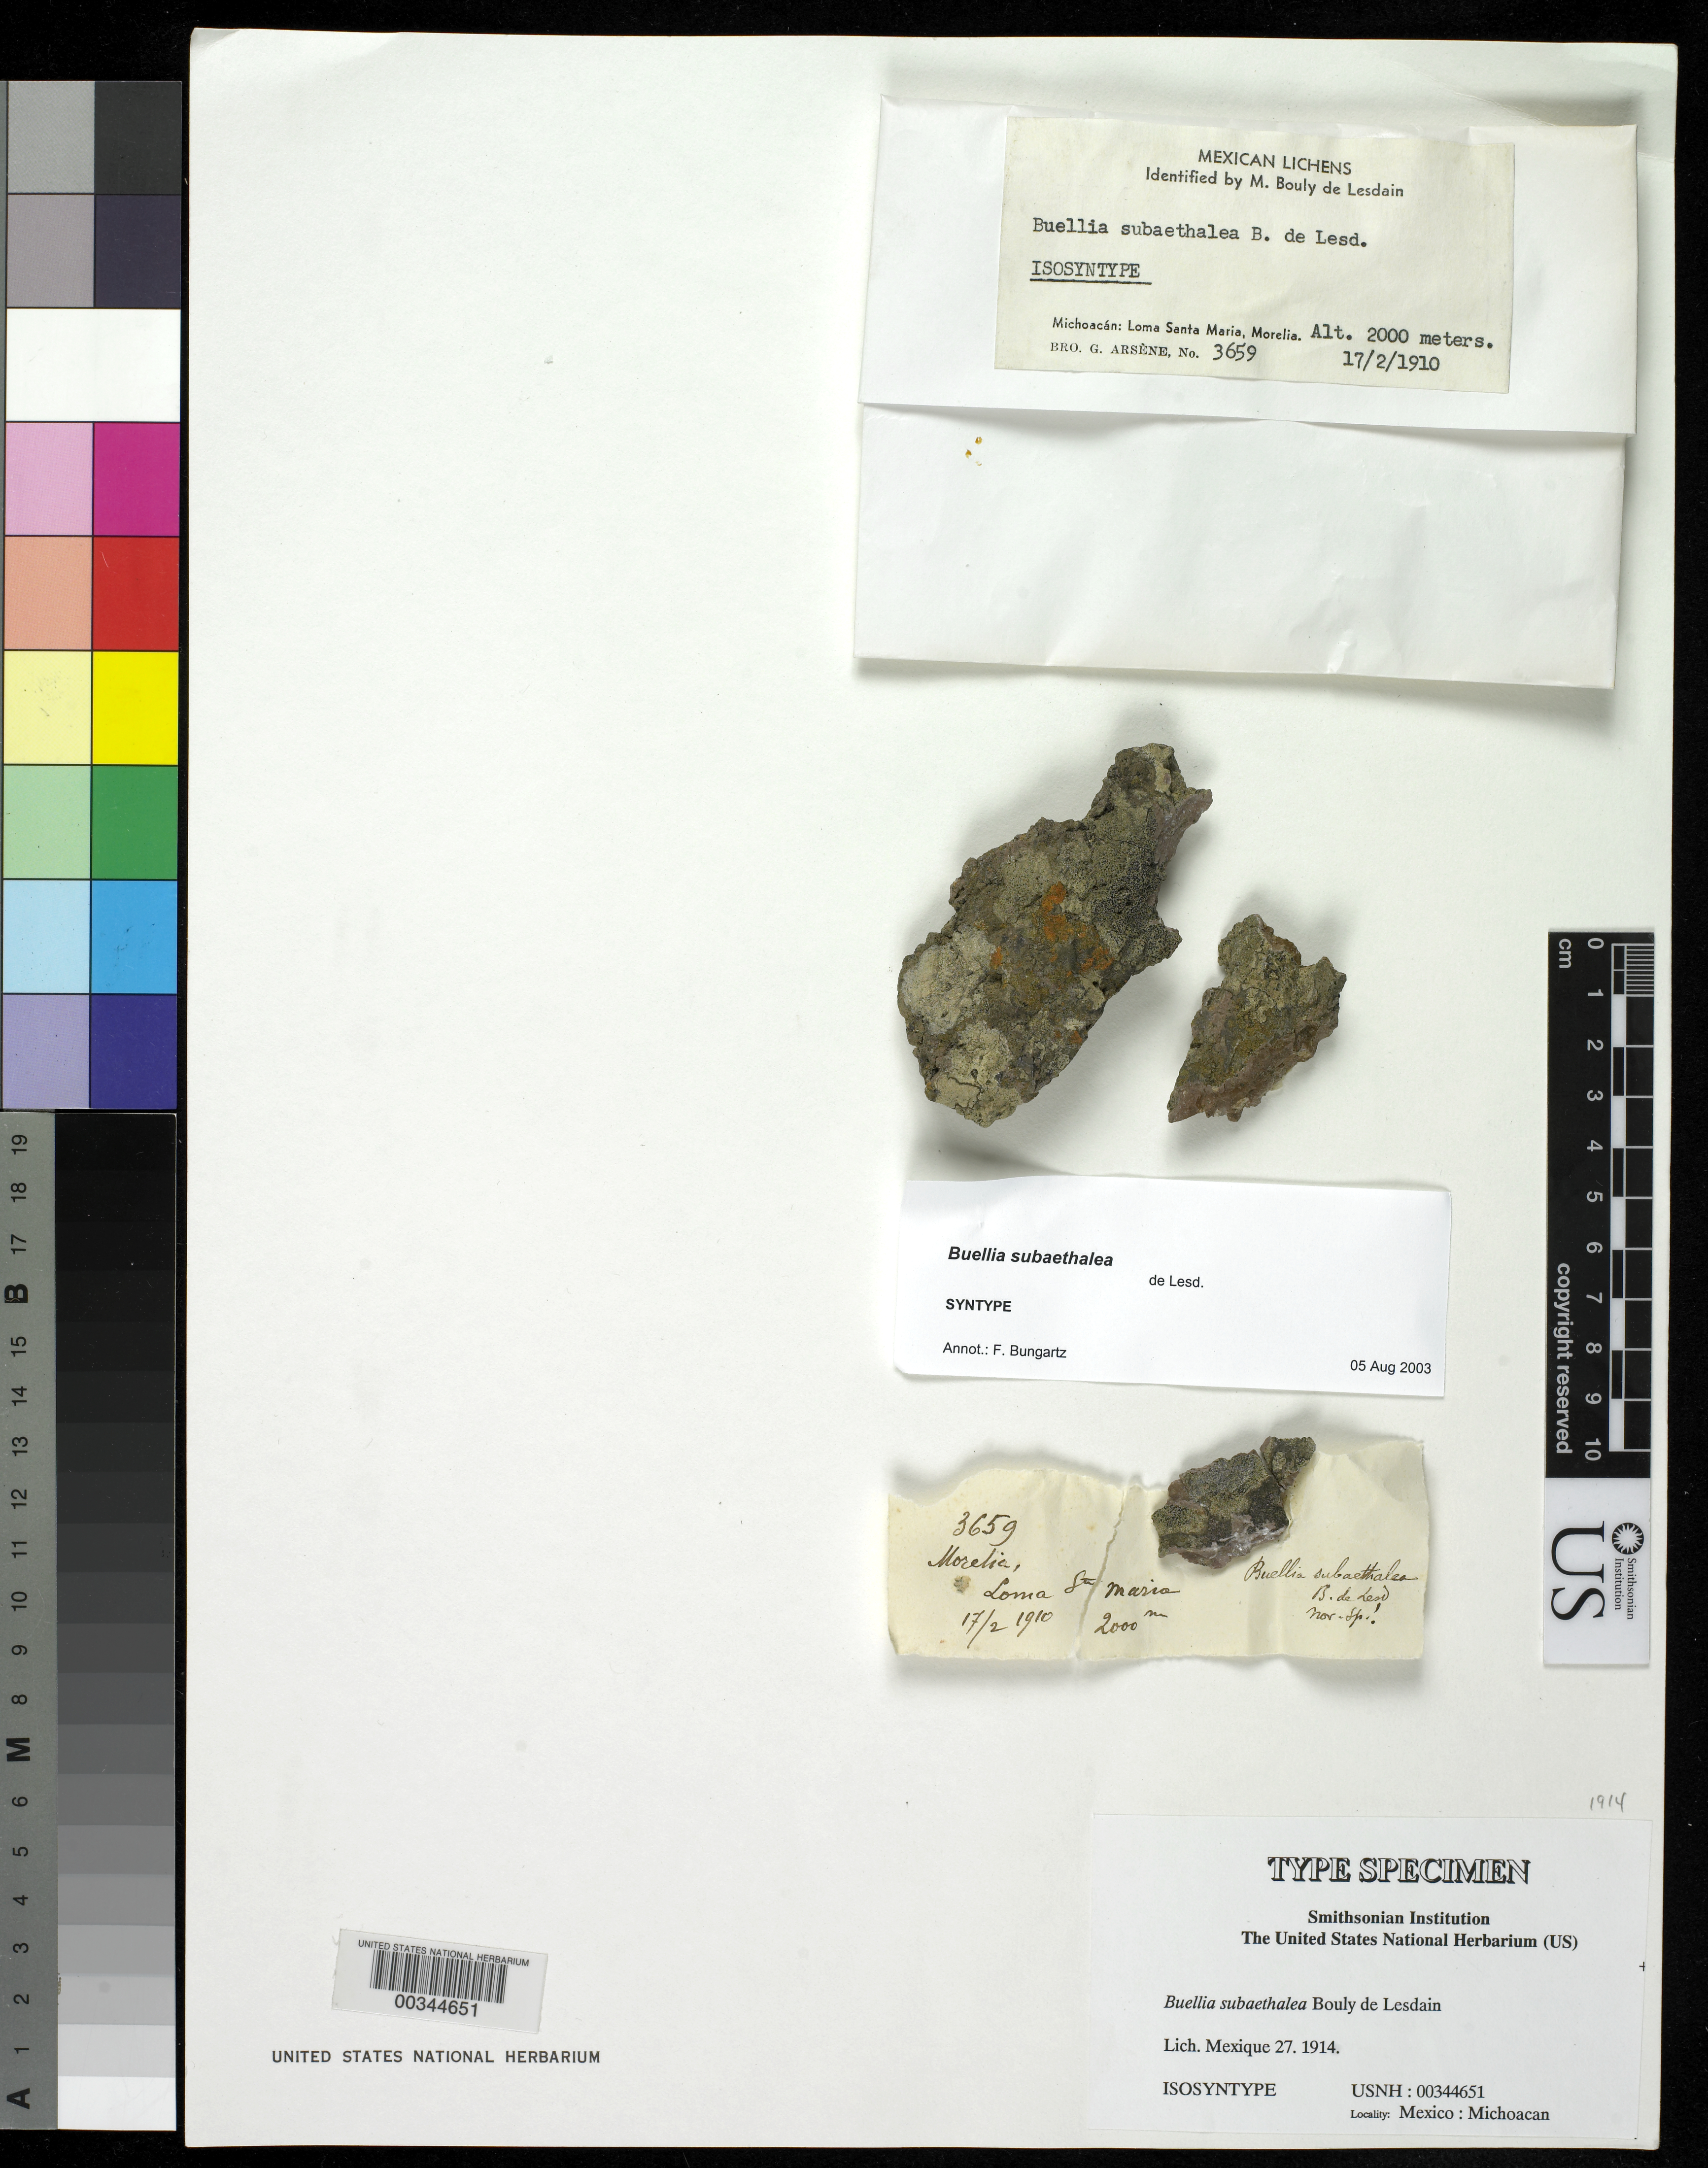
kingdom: Fungi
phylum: Ascomycota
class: Lecanoromycetes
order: Caliciales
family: Caliciaceae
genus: Buellia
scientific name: Buellia subaethalea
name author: B. de Lesd.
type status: Isosyntype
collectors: Bro. G. Arsène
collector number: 3659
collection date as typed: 17 Feb 1910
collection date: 1910-02-17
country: Mexico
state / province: Michoacán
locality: Loma Santa Maria, Morelia.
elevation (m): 2000